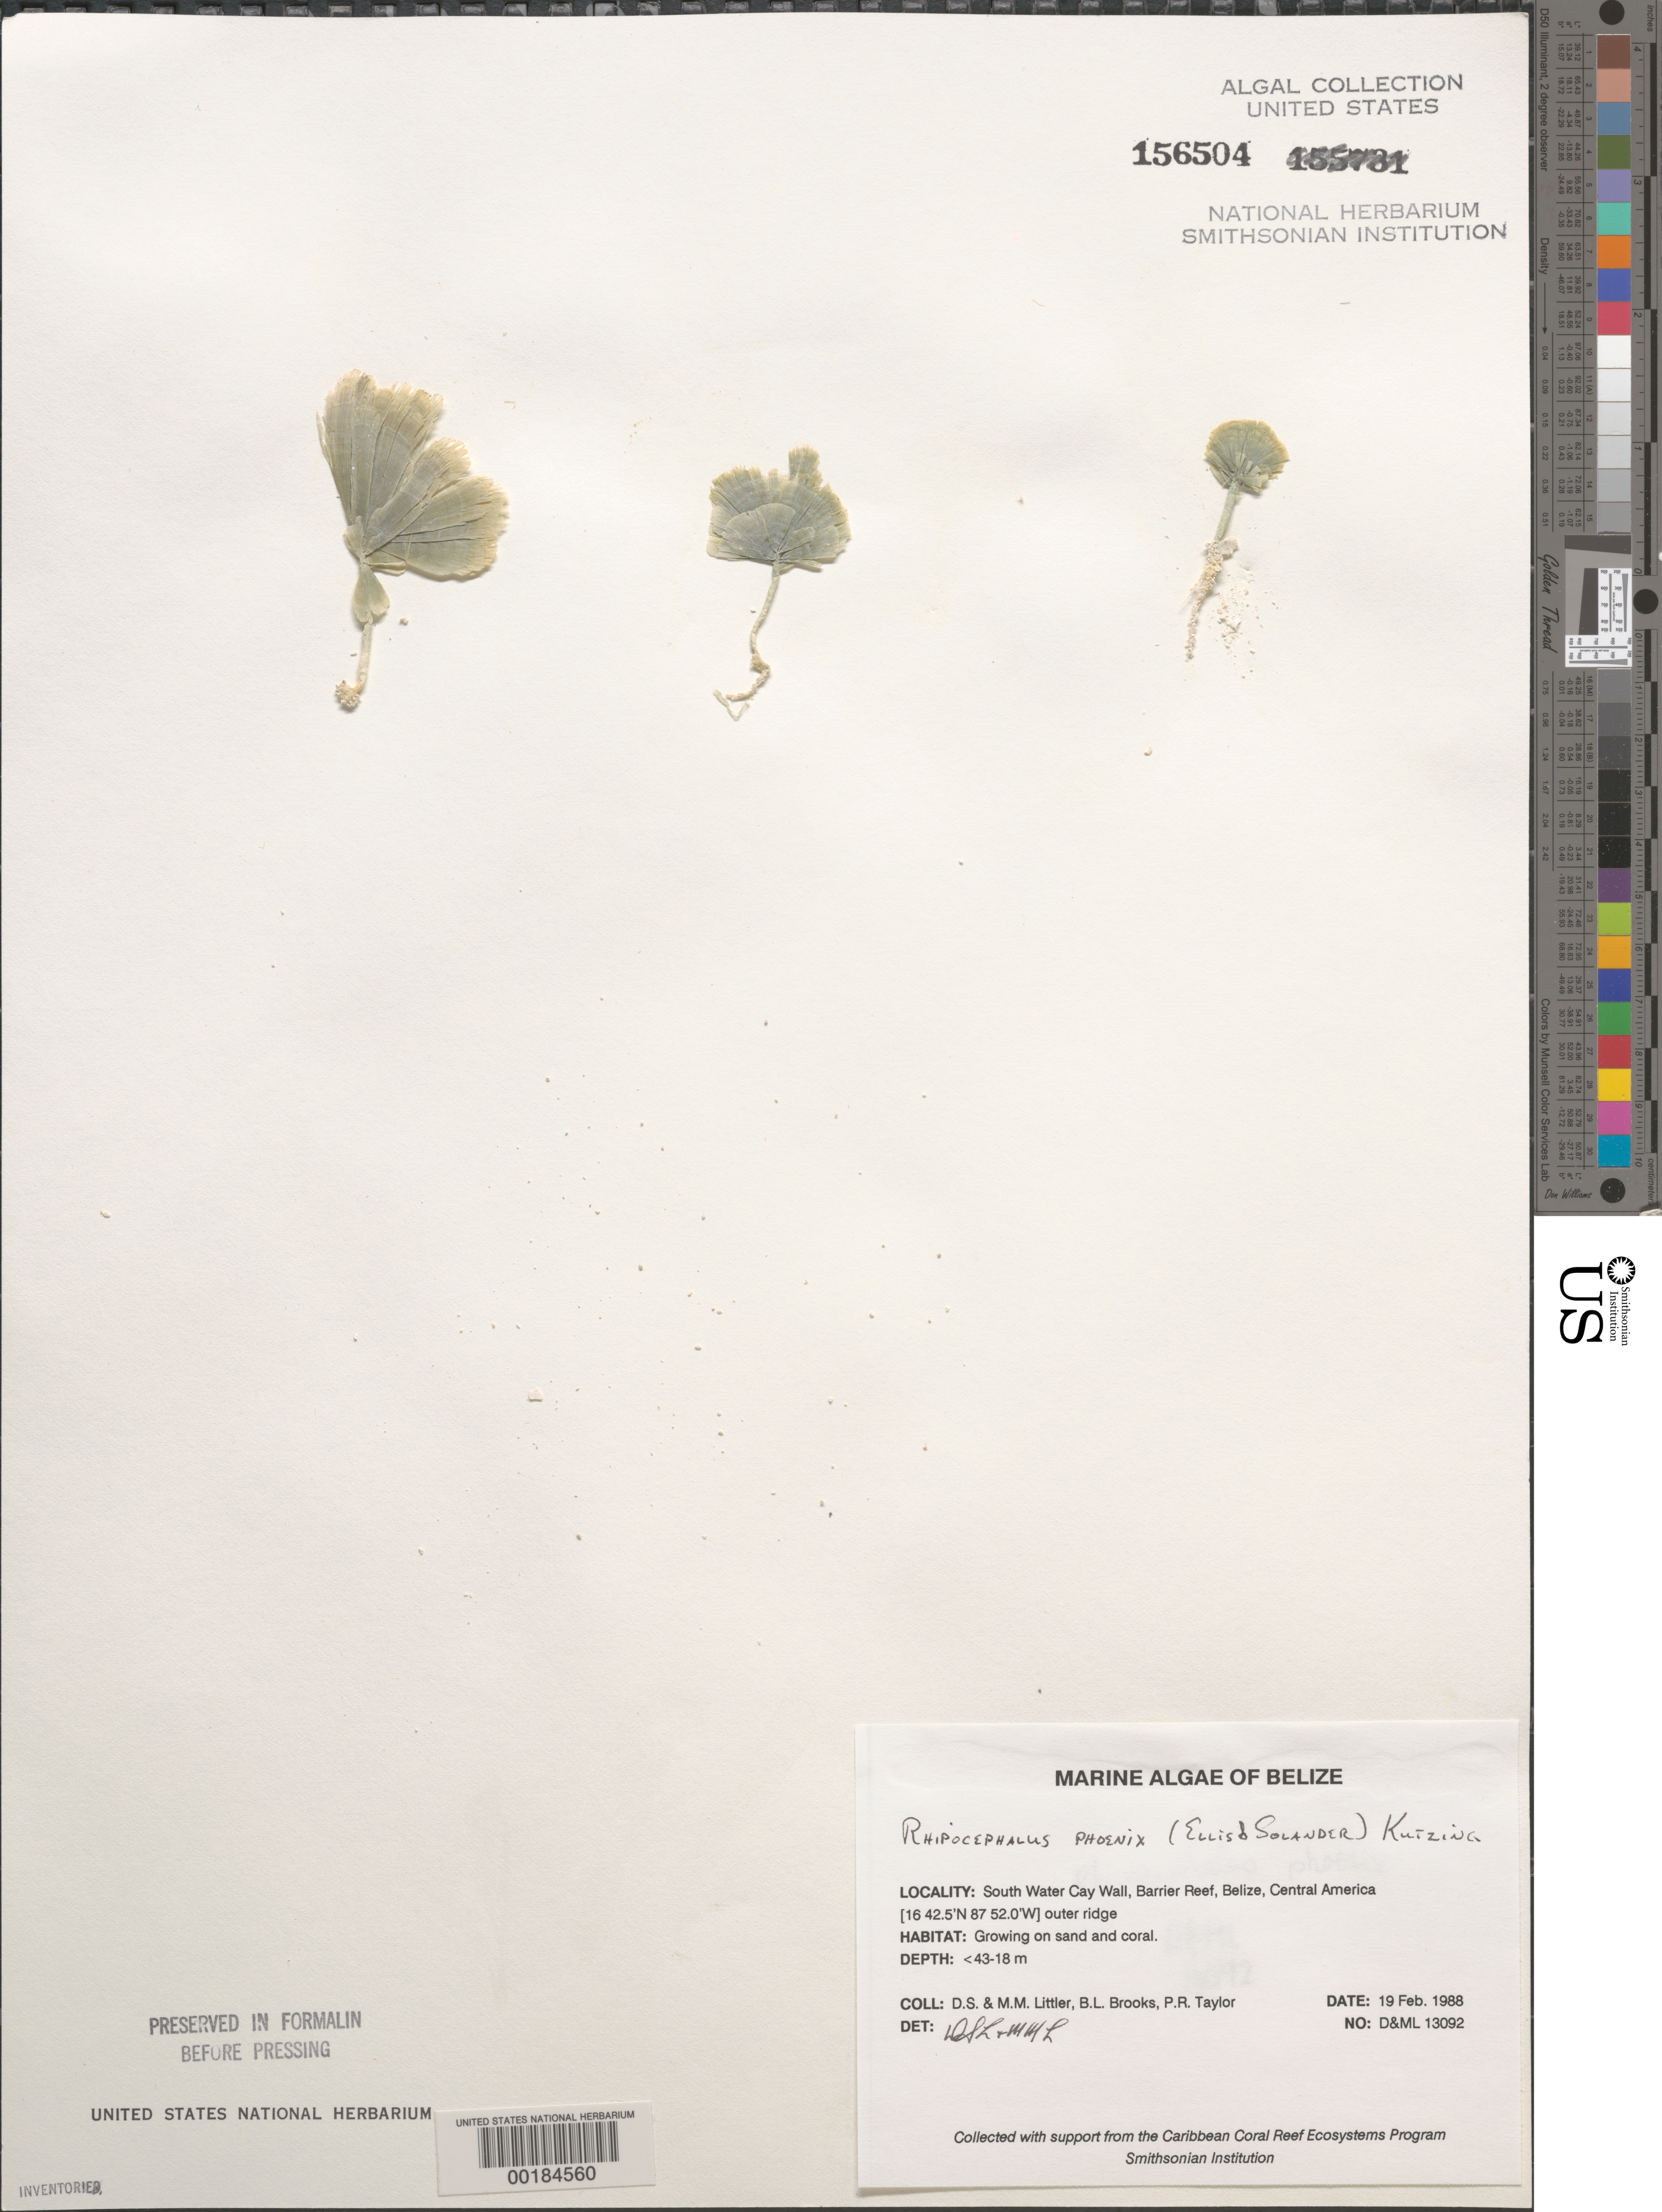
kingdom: Plantae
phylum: Chlorophyta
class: Ulvophyceae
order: Bryopsidales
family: Udoteaceae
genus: Rhipocephalus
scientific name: Rhipocephalus phoenix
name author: (J. Ellis & Sol.) Kütz.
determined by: Littler, D. S.; Littler, M. M.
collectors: D. S. Littler, M. M. Littler, B. Brooks & P. R. Taylor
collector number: D&ML 13092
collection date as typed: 19 Feb 1988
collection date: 1988-02-19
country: Belize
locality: South Water Cay Wall, Barrier Reef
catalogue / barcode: US 156504